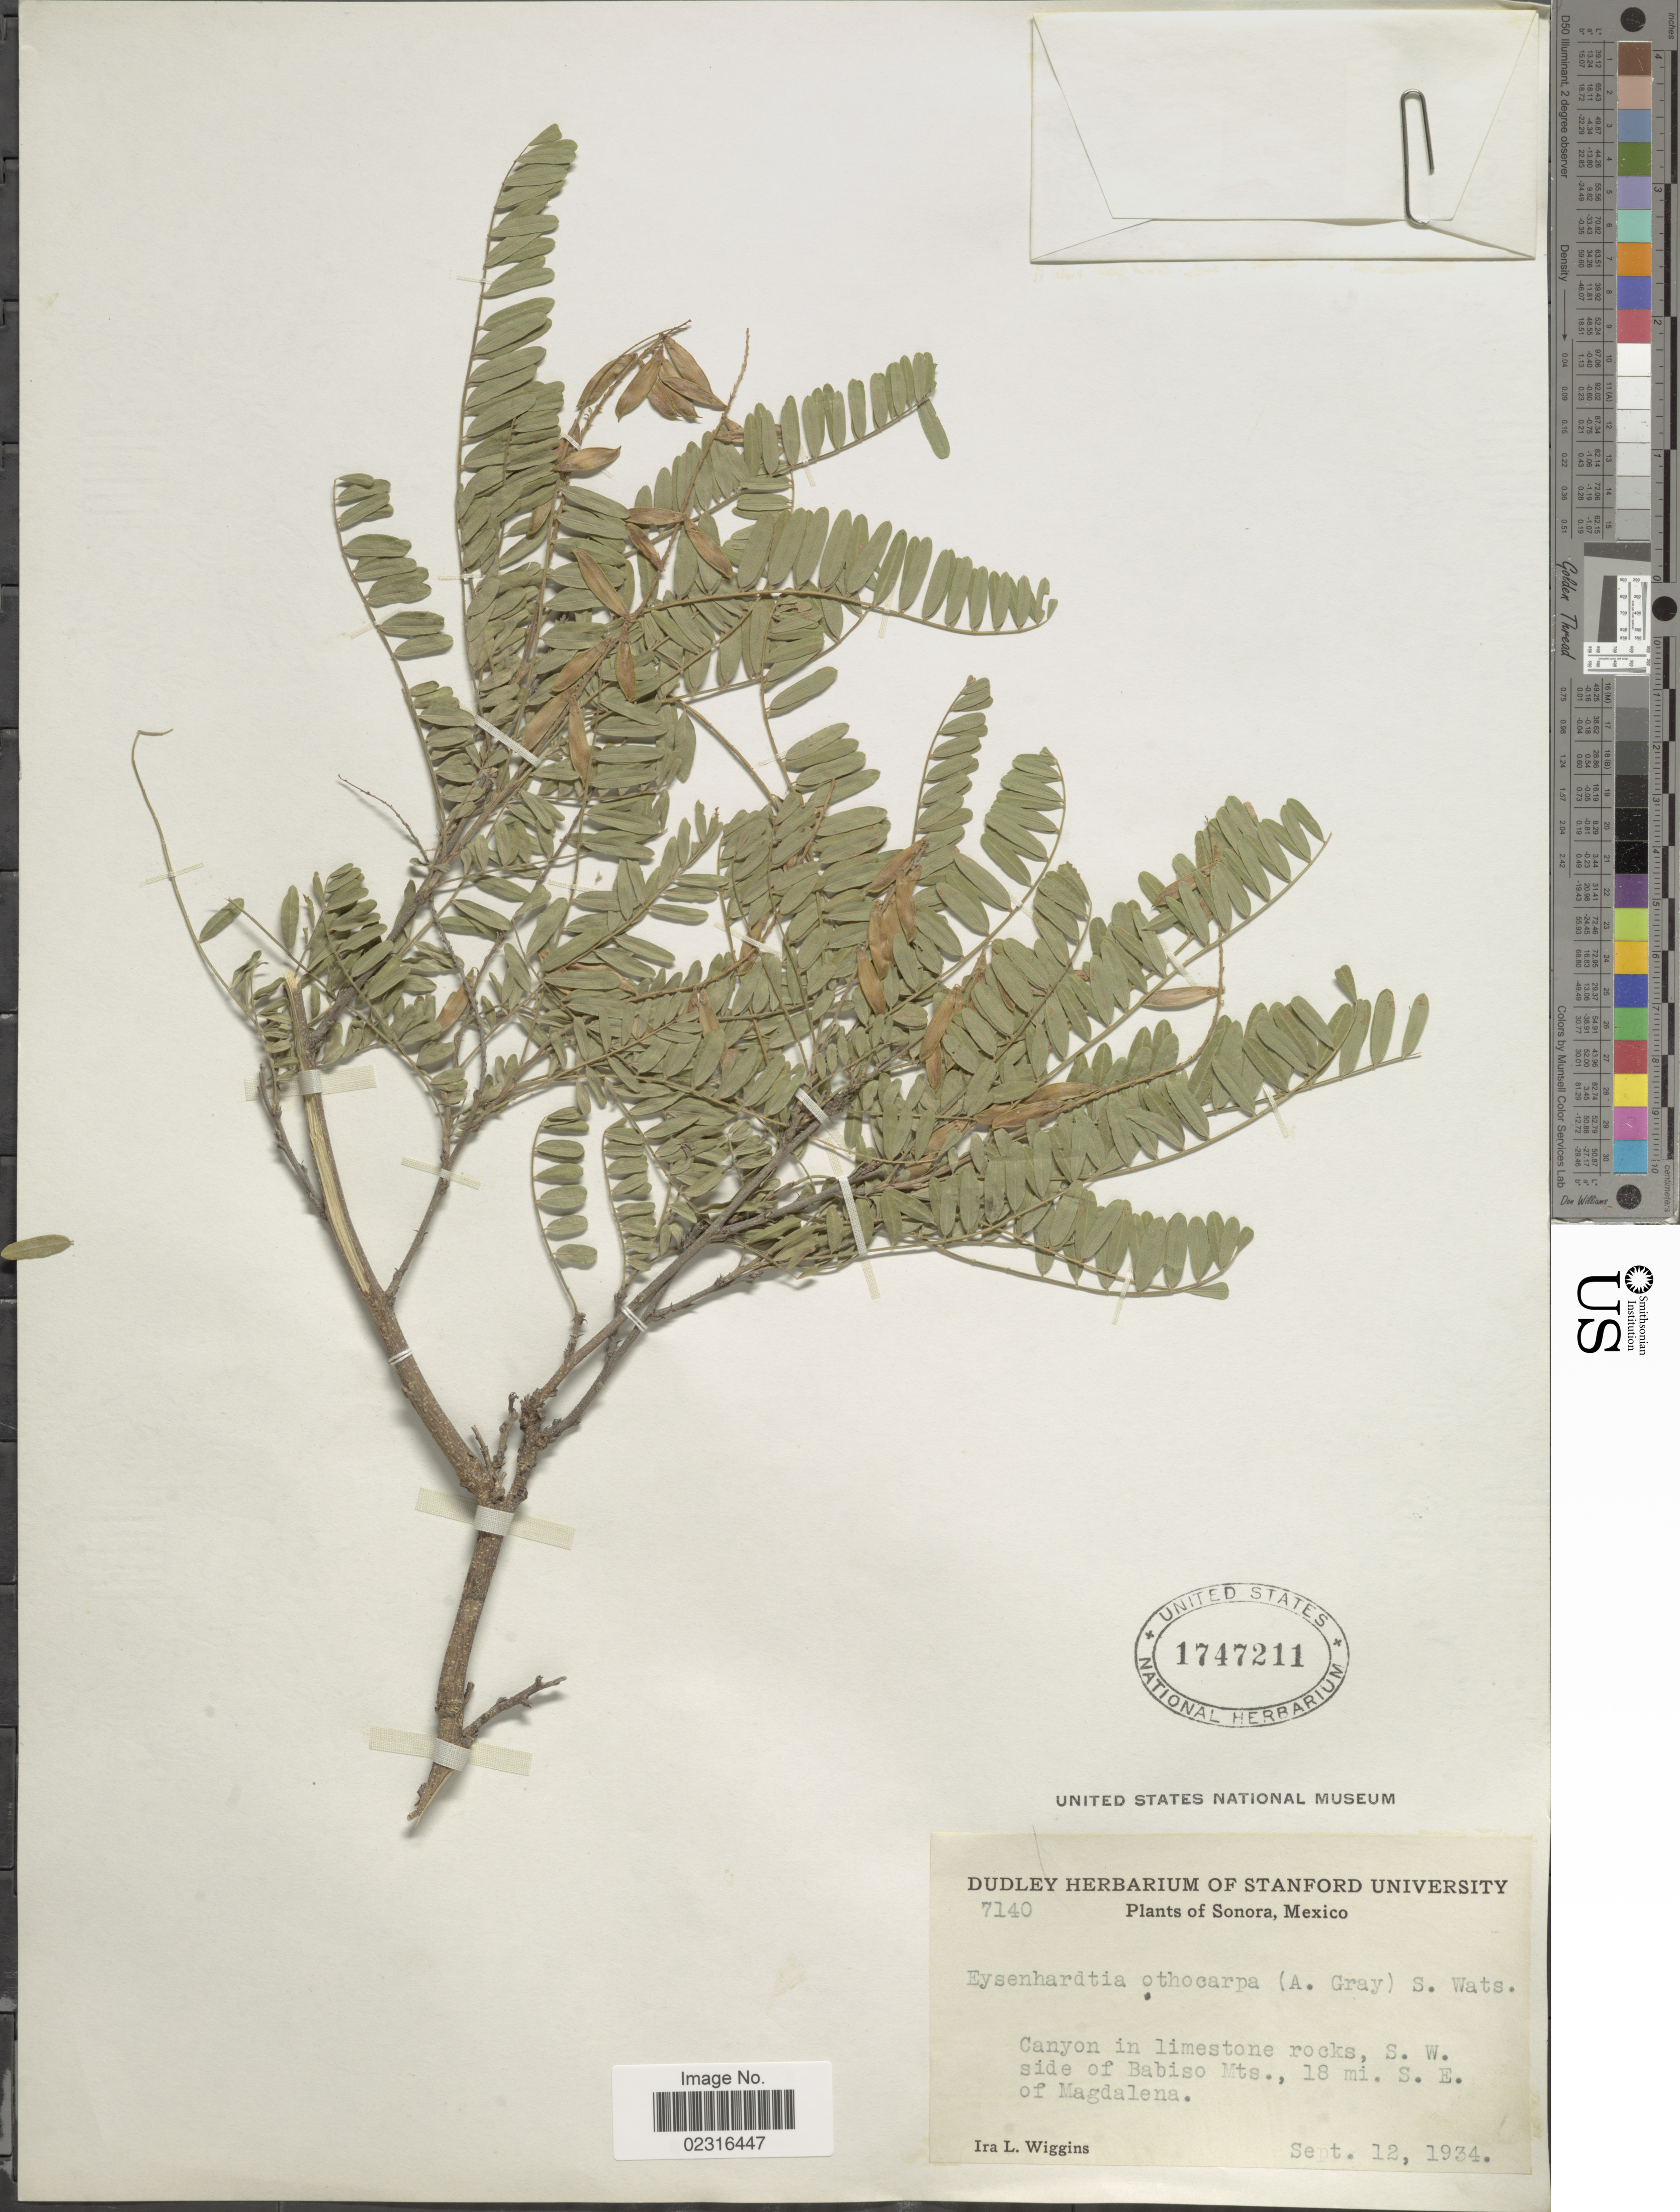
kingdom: Plantae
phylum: Tracheophyta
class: Magnoliopsida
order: Fabales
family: Fabaceae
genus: Eysenhardtia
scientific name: Eysenhardtia orthocarpa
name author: (A. Gray) S. Watson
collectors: I. L. Wiggins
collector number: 7140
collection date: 1934-09-12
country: Mexico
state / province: Sonora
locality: Canyon in limestone rocks, S.W. side of Babiso Mts., 18 mi. S. E. of Magdalena.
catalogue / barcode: US 1747211